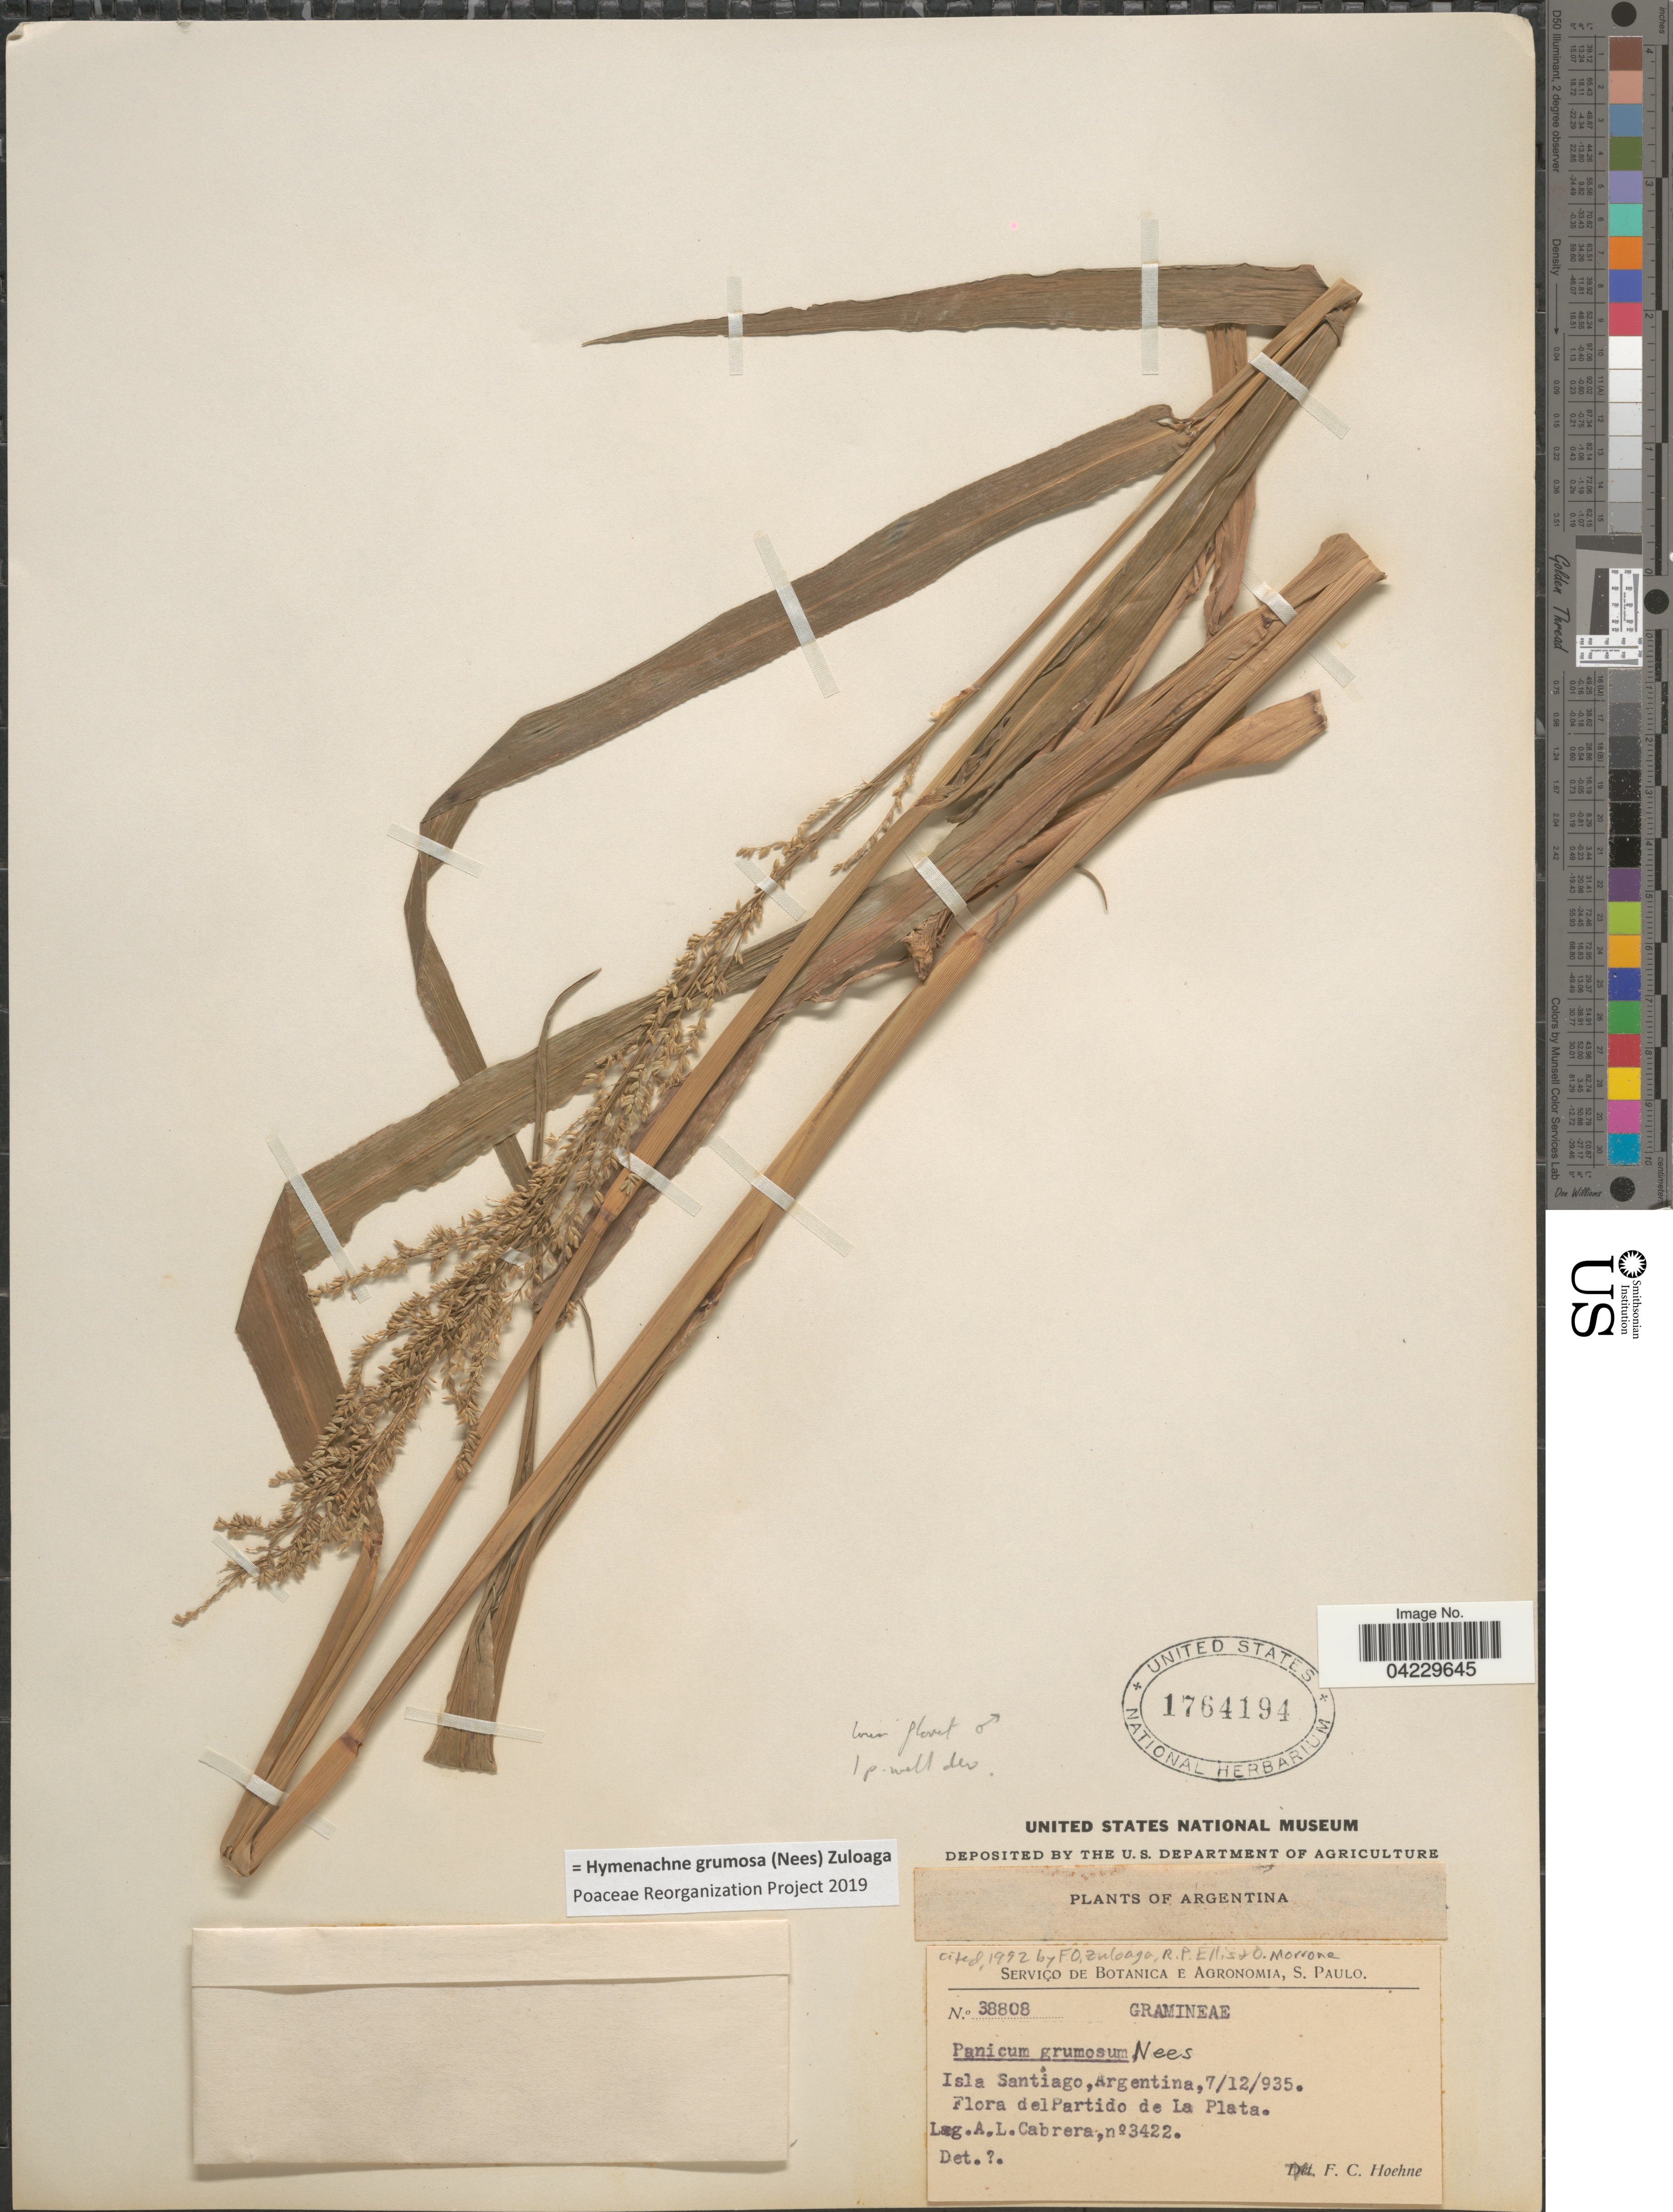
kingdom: Plantae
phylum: Tracheophyta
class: Liliopsida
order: Poales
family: Poaceae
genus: Hymenachne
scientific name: Hymenachne grumosa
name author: (Nees) Zuloaga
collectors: A. L. Cabrera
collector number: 3422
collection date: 1935-12-07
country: Argentina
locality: Isla Santiago. Partido de La Plata.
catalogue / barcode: US 1764194